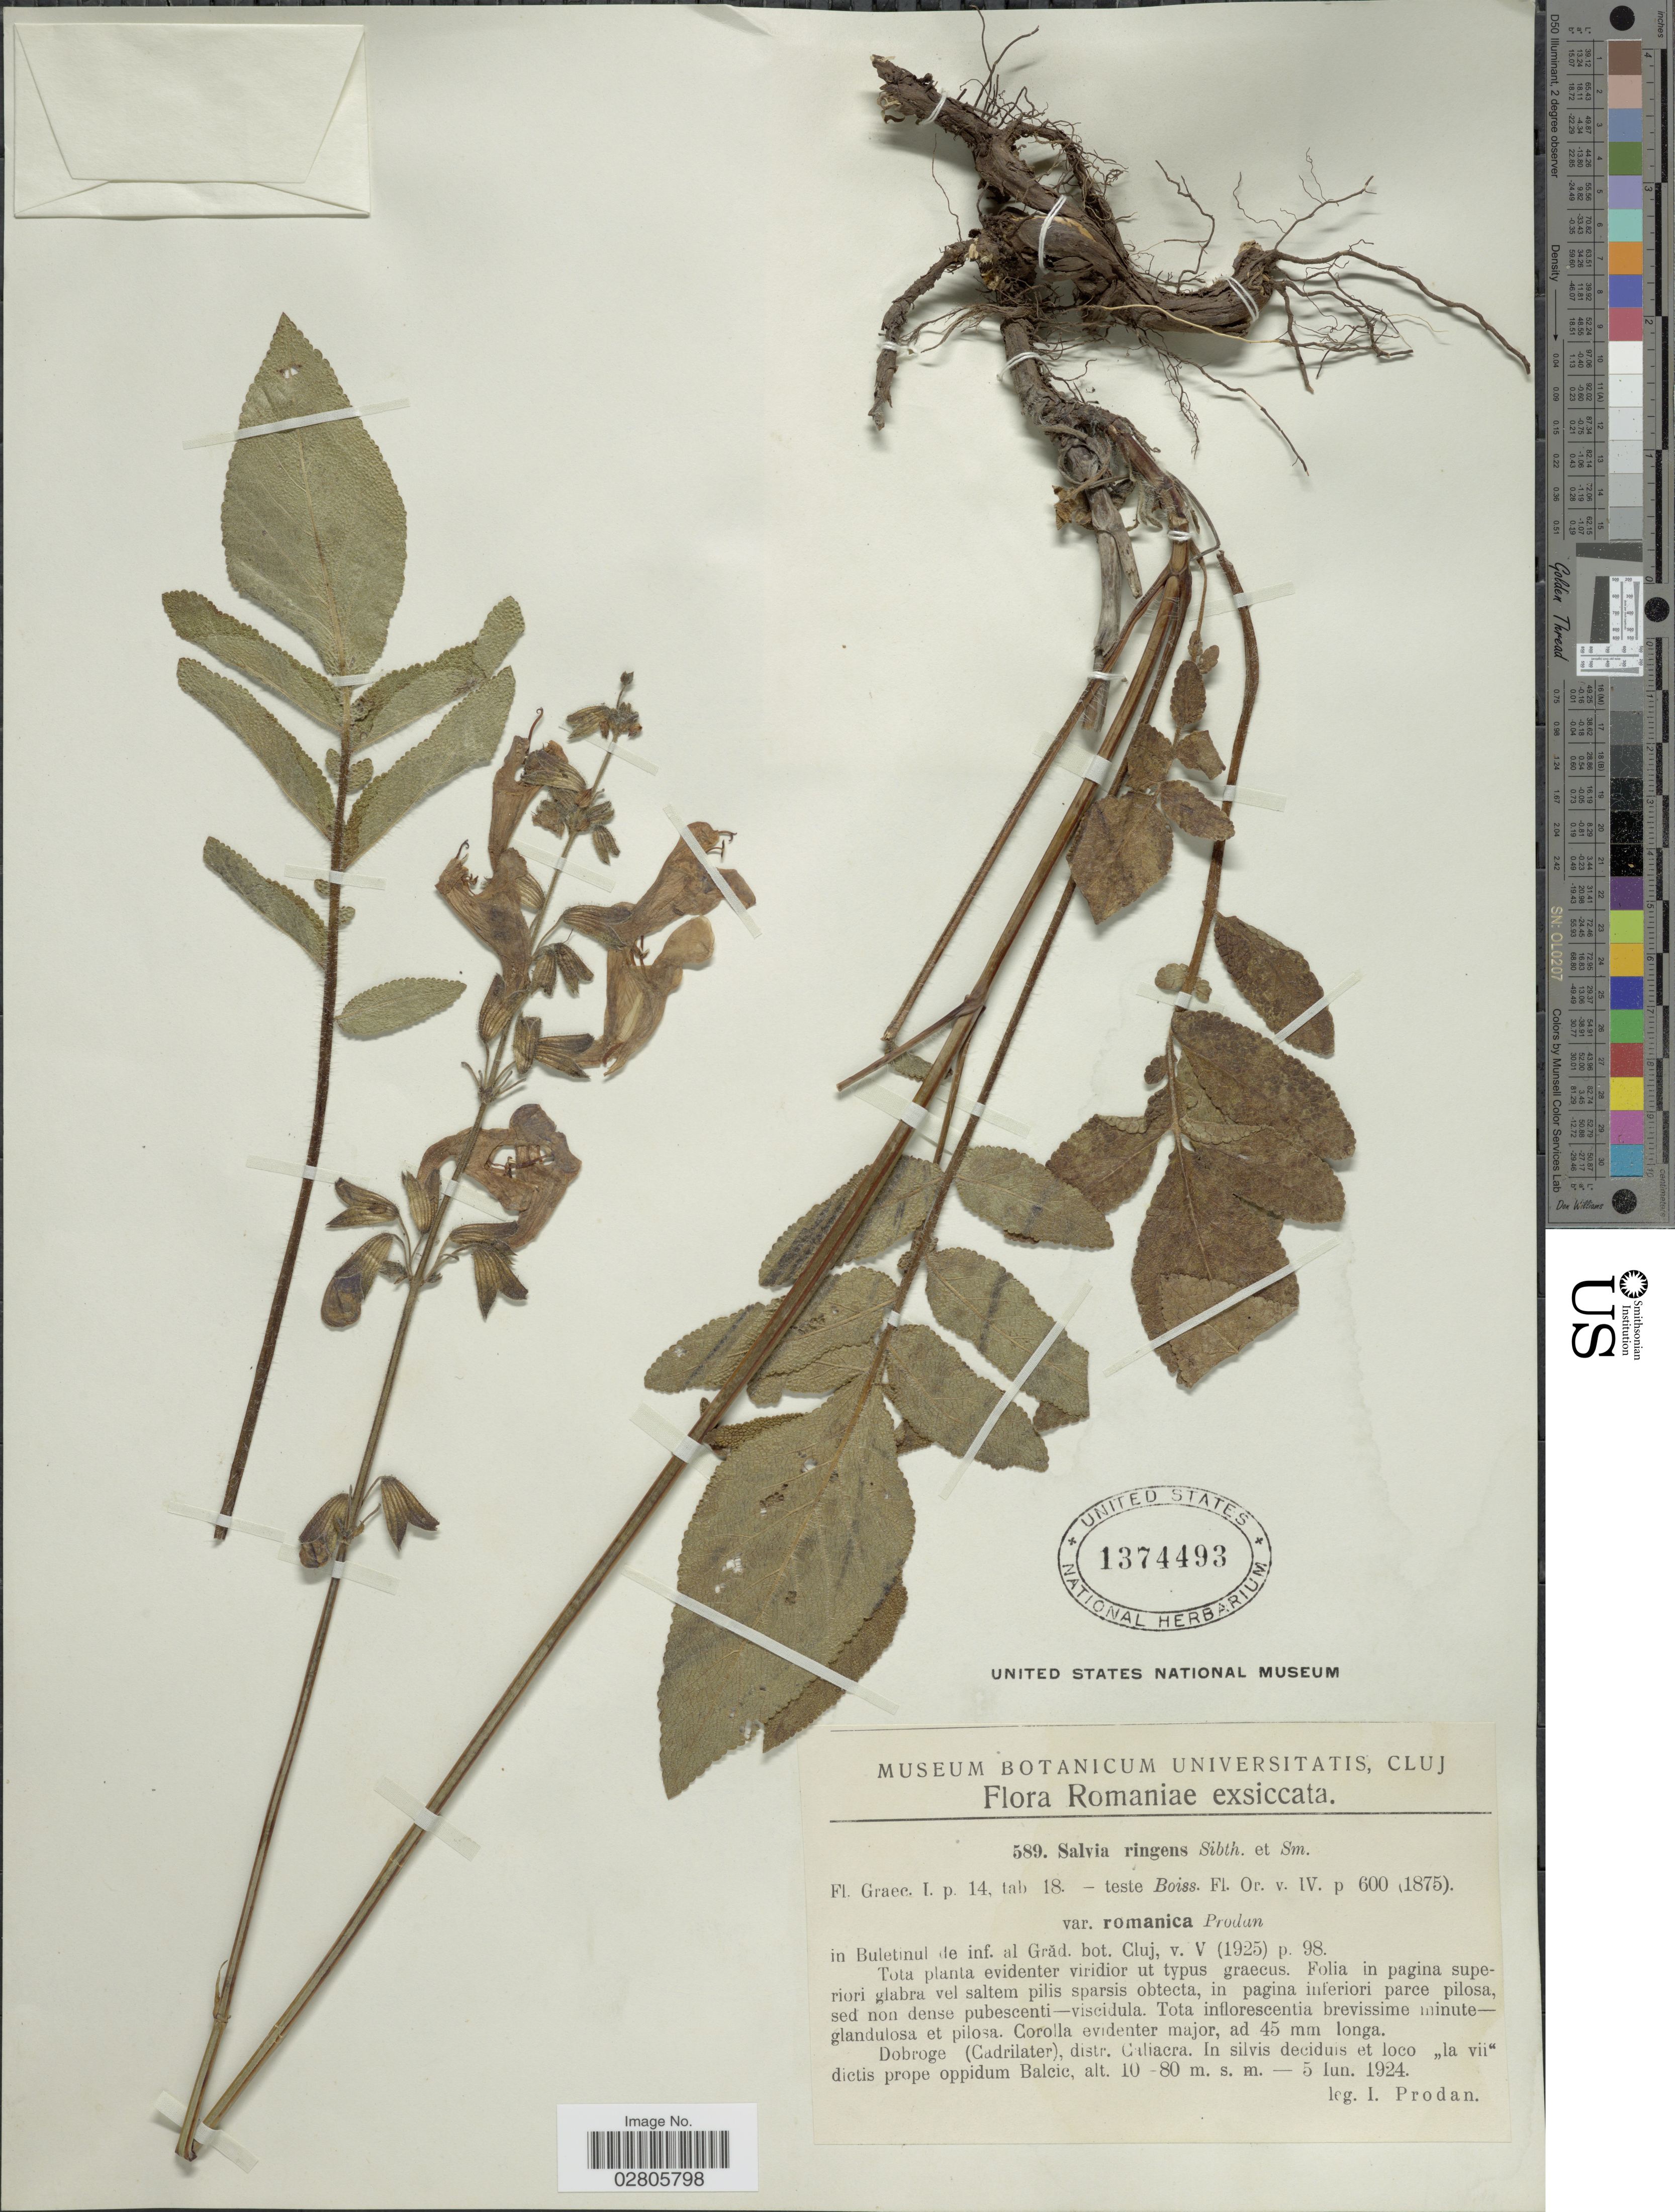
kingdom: Plantae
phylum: Tracheophyta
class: Magnoliopsida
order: Lamiales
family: Lamiaceae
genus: Salvia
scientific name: Salvia ringens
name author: Sm.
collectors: I. Prodán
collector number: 589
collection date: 1924-06-05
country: Romania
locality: Dobroge (Cadrilater), distr. Caliacra. In silvis deciduis et loco "la vii" dictis prope oppidum Balcie.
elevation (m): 10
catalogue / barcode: US 1374493